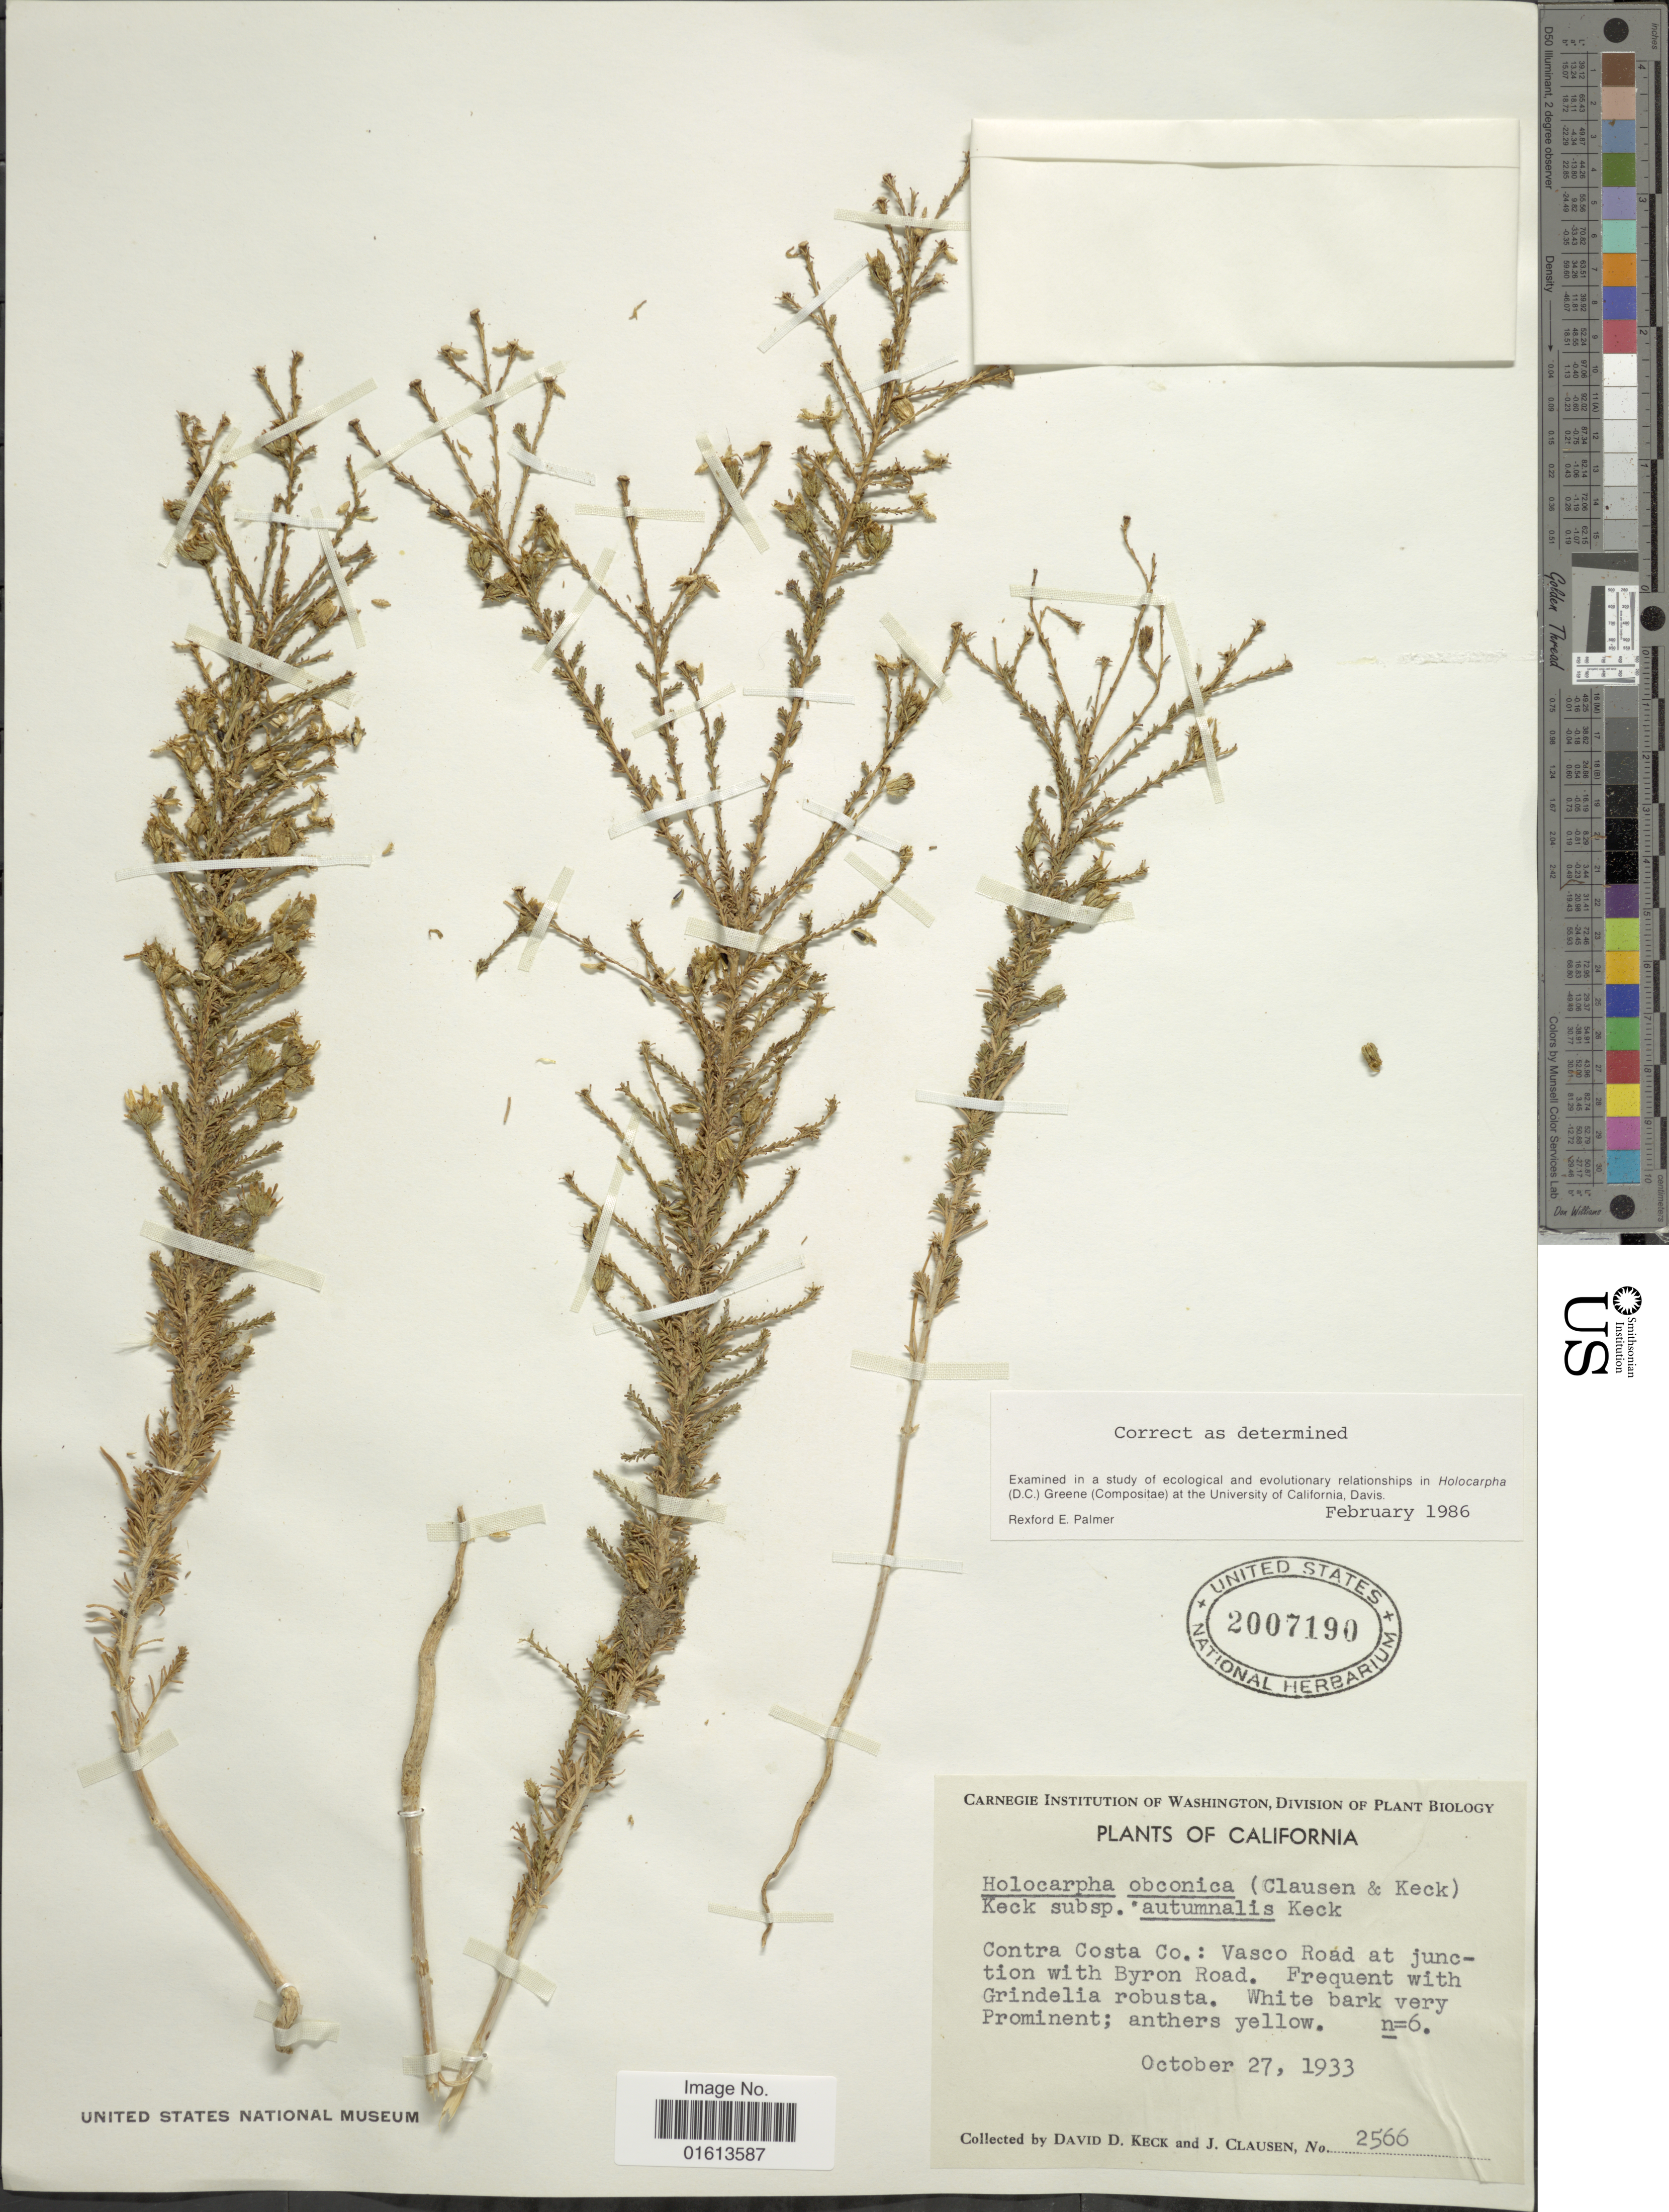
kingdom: Plantae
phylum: Tracheophyta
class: Magnoliopsida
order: Asterales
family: Asteraceae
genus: Holocarpha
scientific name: Holocarpha obconica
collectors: D. D. Keck & J. Clausen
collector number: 2566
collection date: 1933-10-27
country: United States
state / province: California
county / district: Contra Costa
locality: California. Contra Costa Co.: Vasco Road at junction with Byron Road.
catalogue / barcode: US 2007190